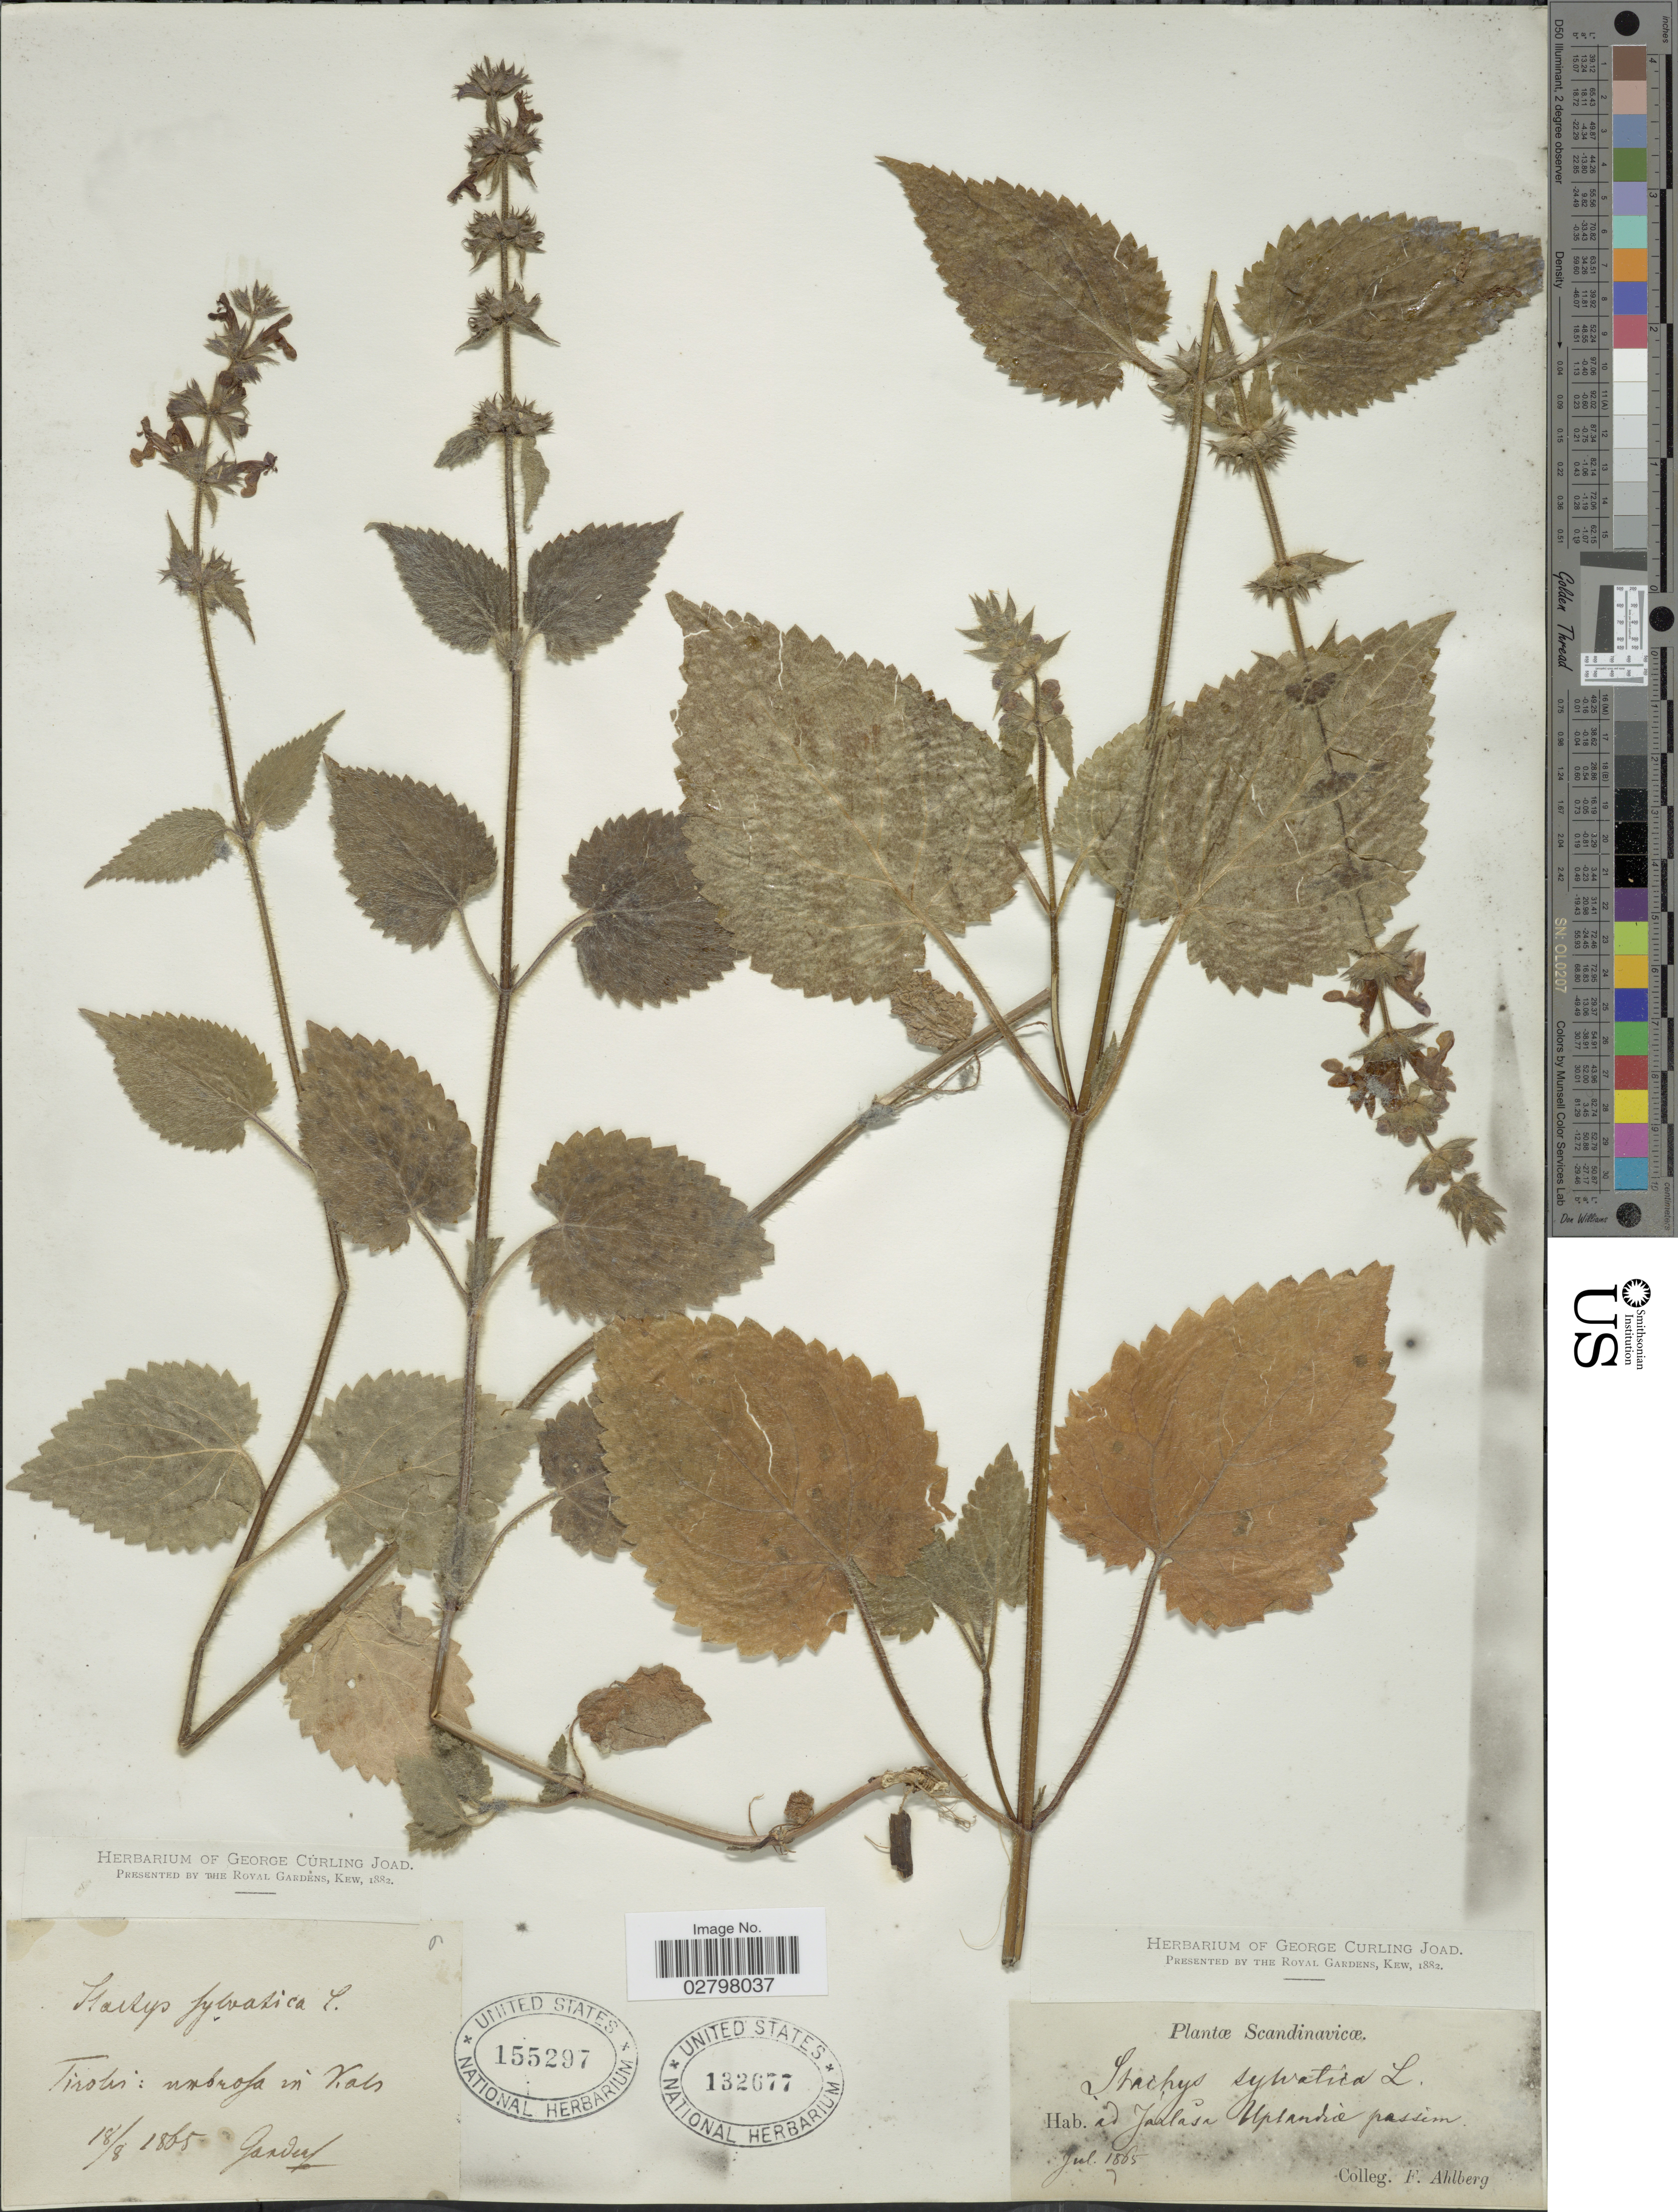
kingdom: Plantae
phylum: Tracheophyta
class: Magnoliopsida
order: Lamiales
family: Lamiaceae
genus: Stachys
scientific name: Stachys sylvatica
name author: L.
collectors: F. Ahlberg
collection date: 1865-07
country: Sweden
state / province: Uppsala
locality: Scandinavicæ, ad Jarlasa Uplandia passim. [Scandinavia, at Järlåsa, Uppland, here and there.]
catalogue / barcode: US 132677-2